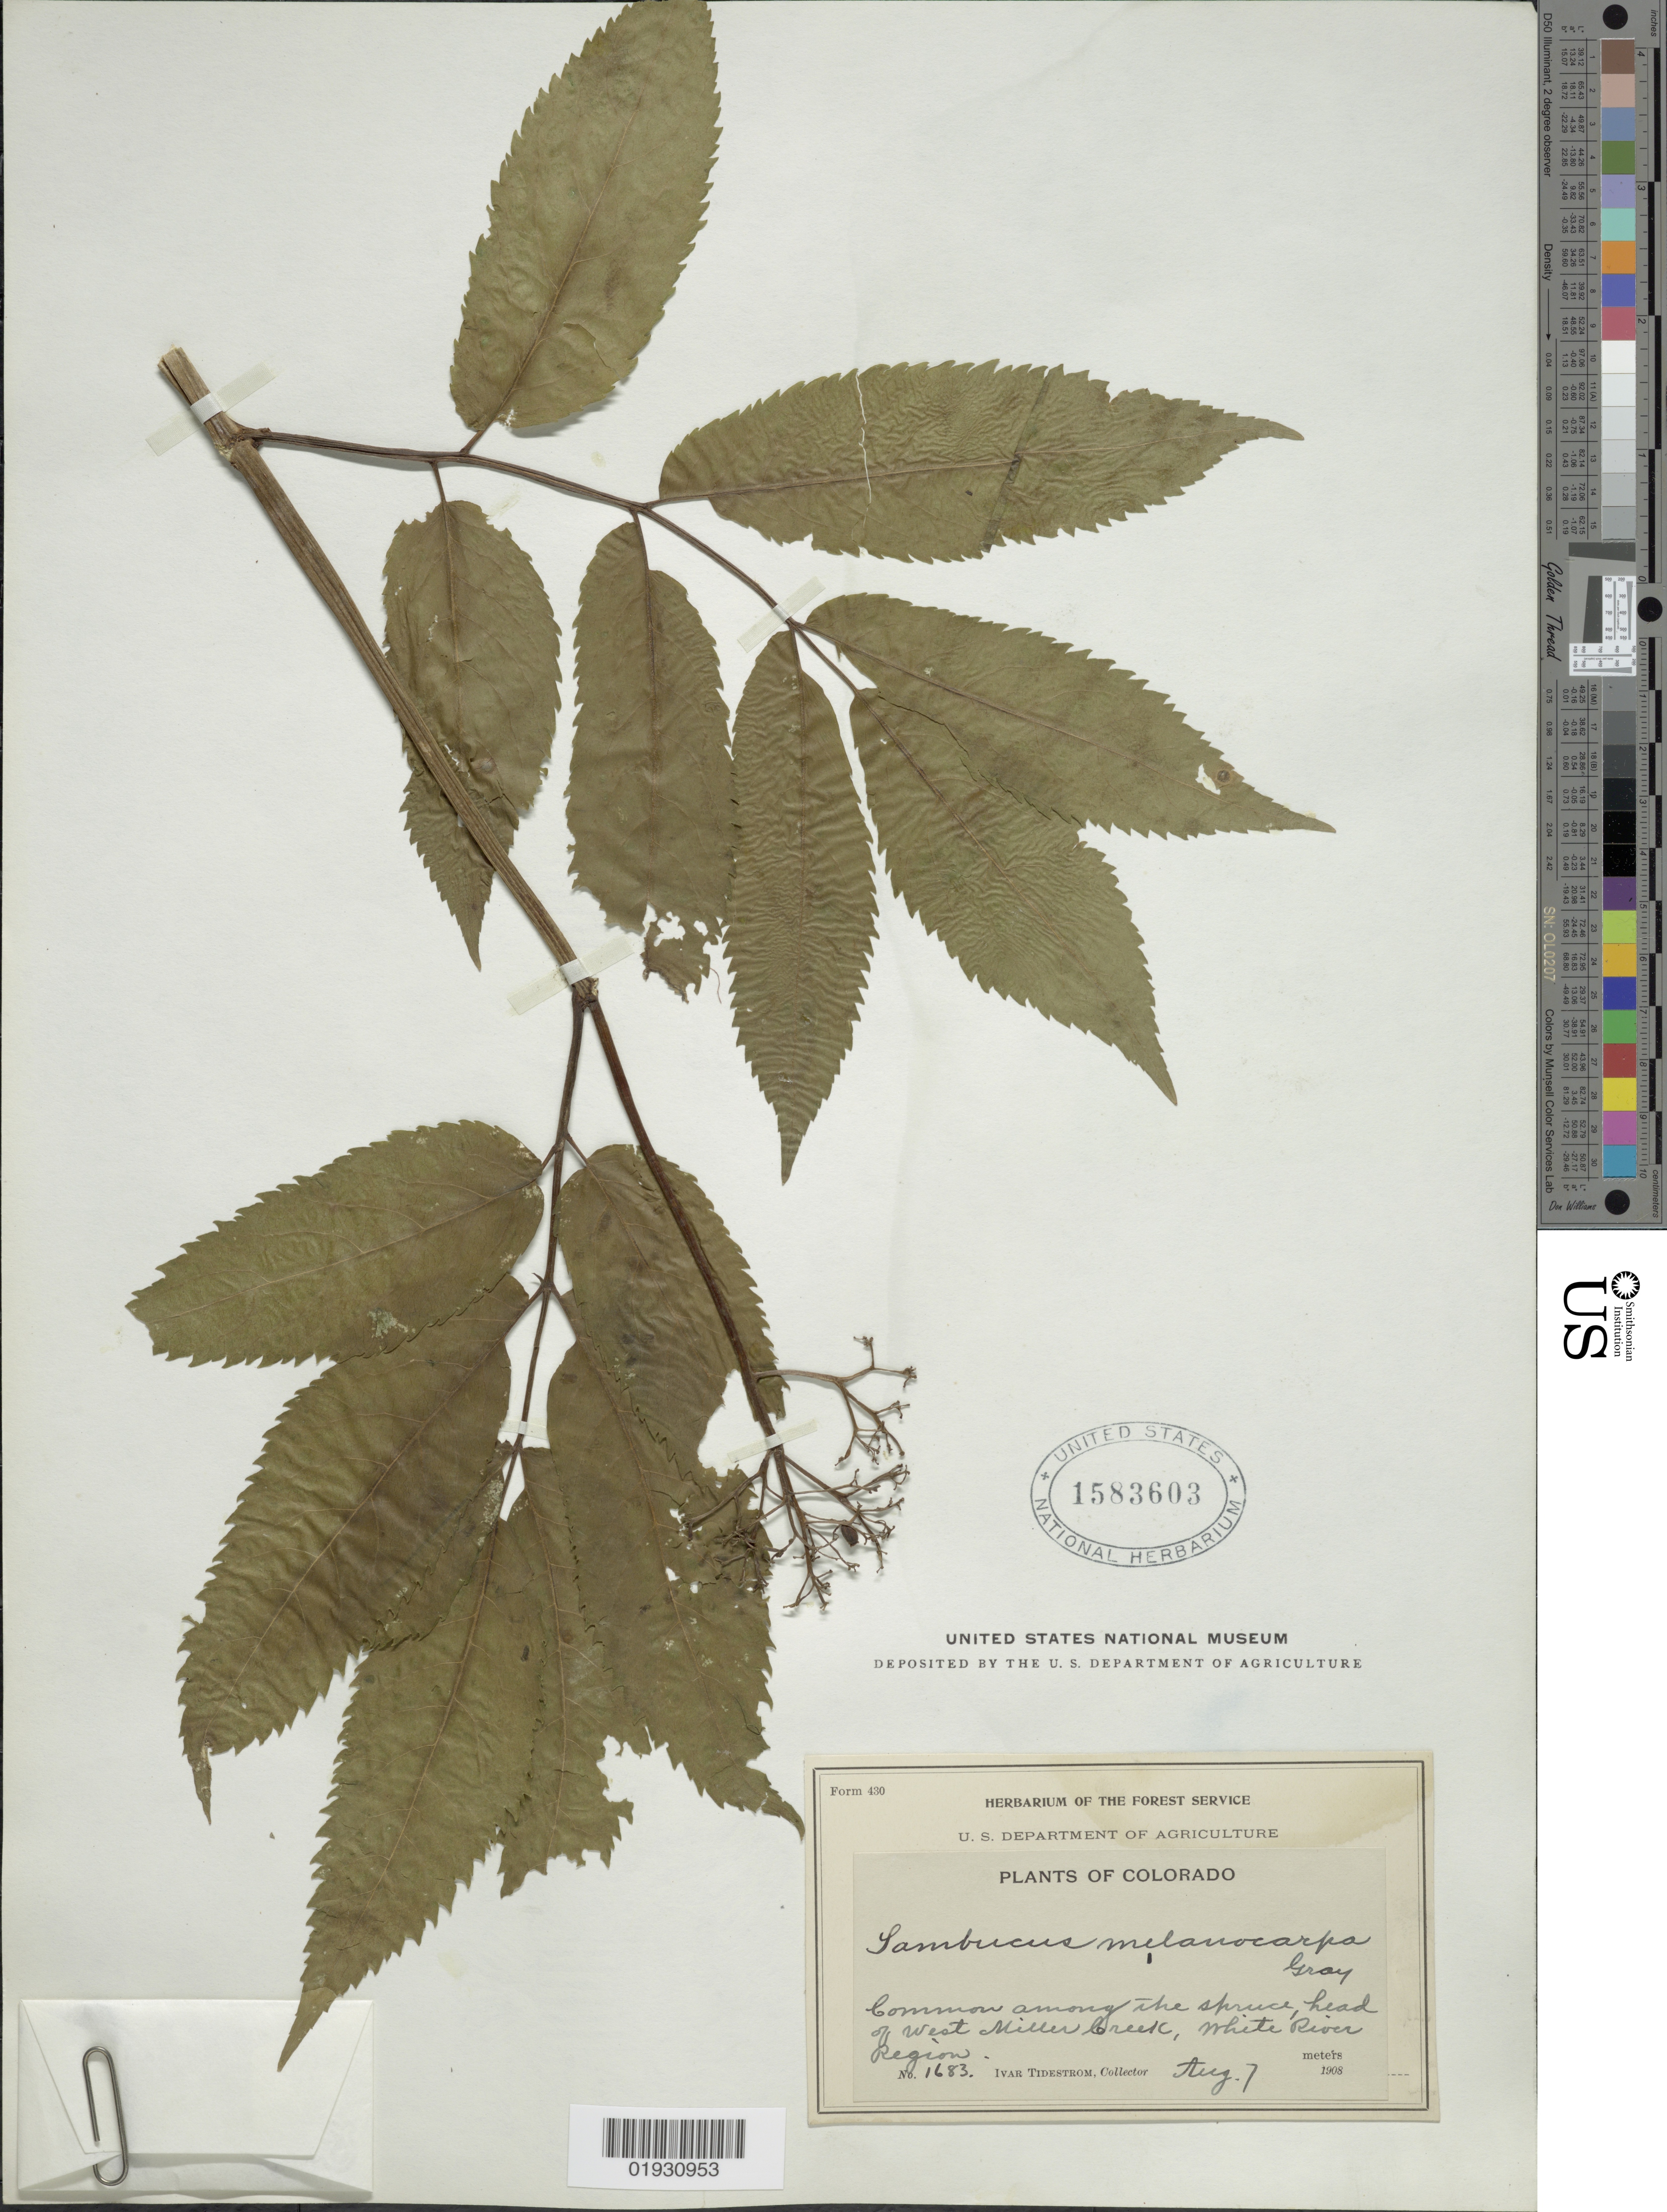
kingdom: Plantae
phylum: Tracheophyta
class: Magnoliopsida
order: Dipsacales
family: Viburnaceae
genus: Sambucus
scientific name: Sambucus melanocarpa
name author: A. Gray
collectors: I. F. Tidestrom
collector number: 1683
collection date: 1908-08-07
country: United States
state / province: Colorado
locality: Head of West Miller Creek, White River Region.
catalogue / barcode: US 1583603